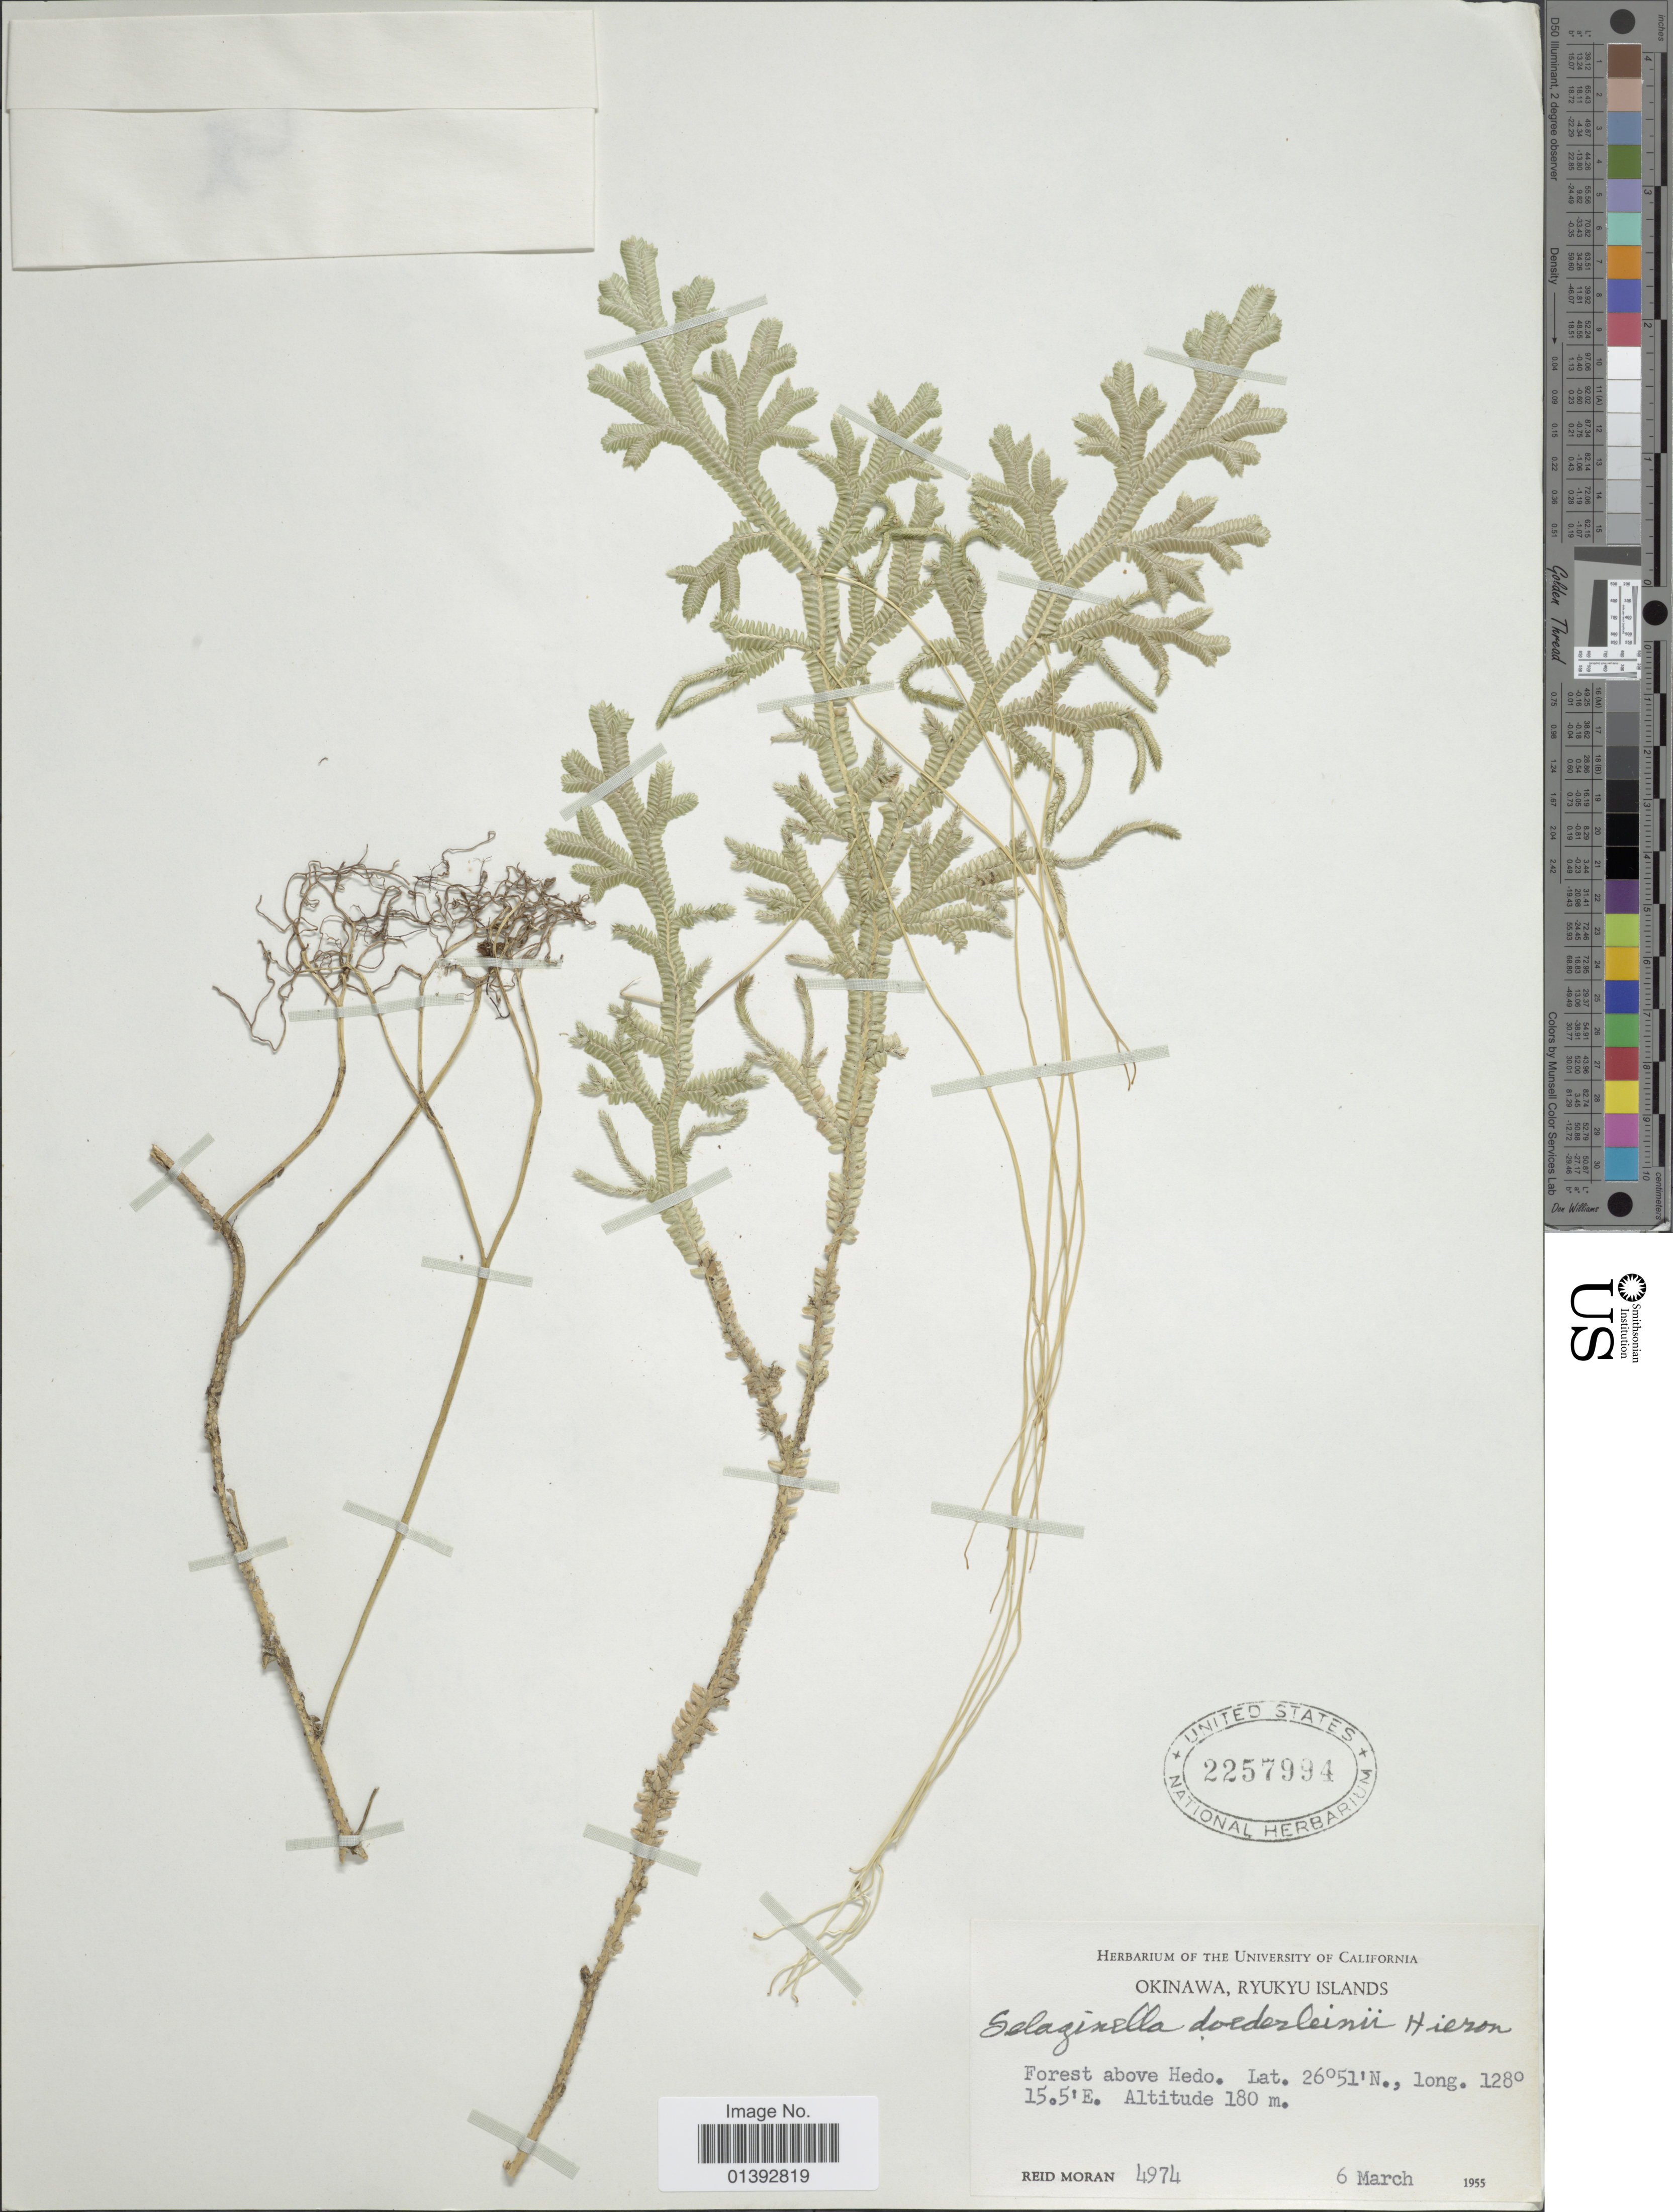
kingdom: Plantae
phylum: Tracheophyta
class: Lycopodiopsida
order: Selaginellales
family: Selaginellaceae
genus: Selaginella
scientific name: Selaginella doederleinii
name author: Hieron.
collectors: R. V. Moran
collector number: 4974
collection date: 1955-03-06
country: Japan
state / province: Okinawa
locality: Ryukyu Islands, forest above Hedo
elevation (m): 180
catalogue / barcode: US 2257994